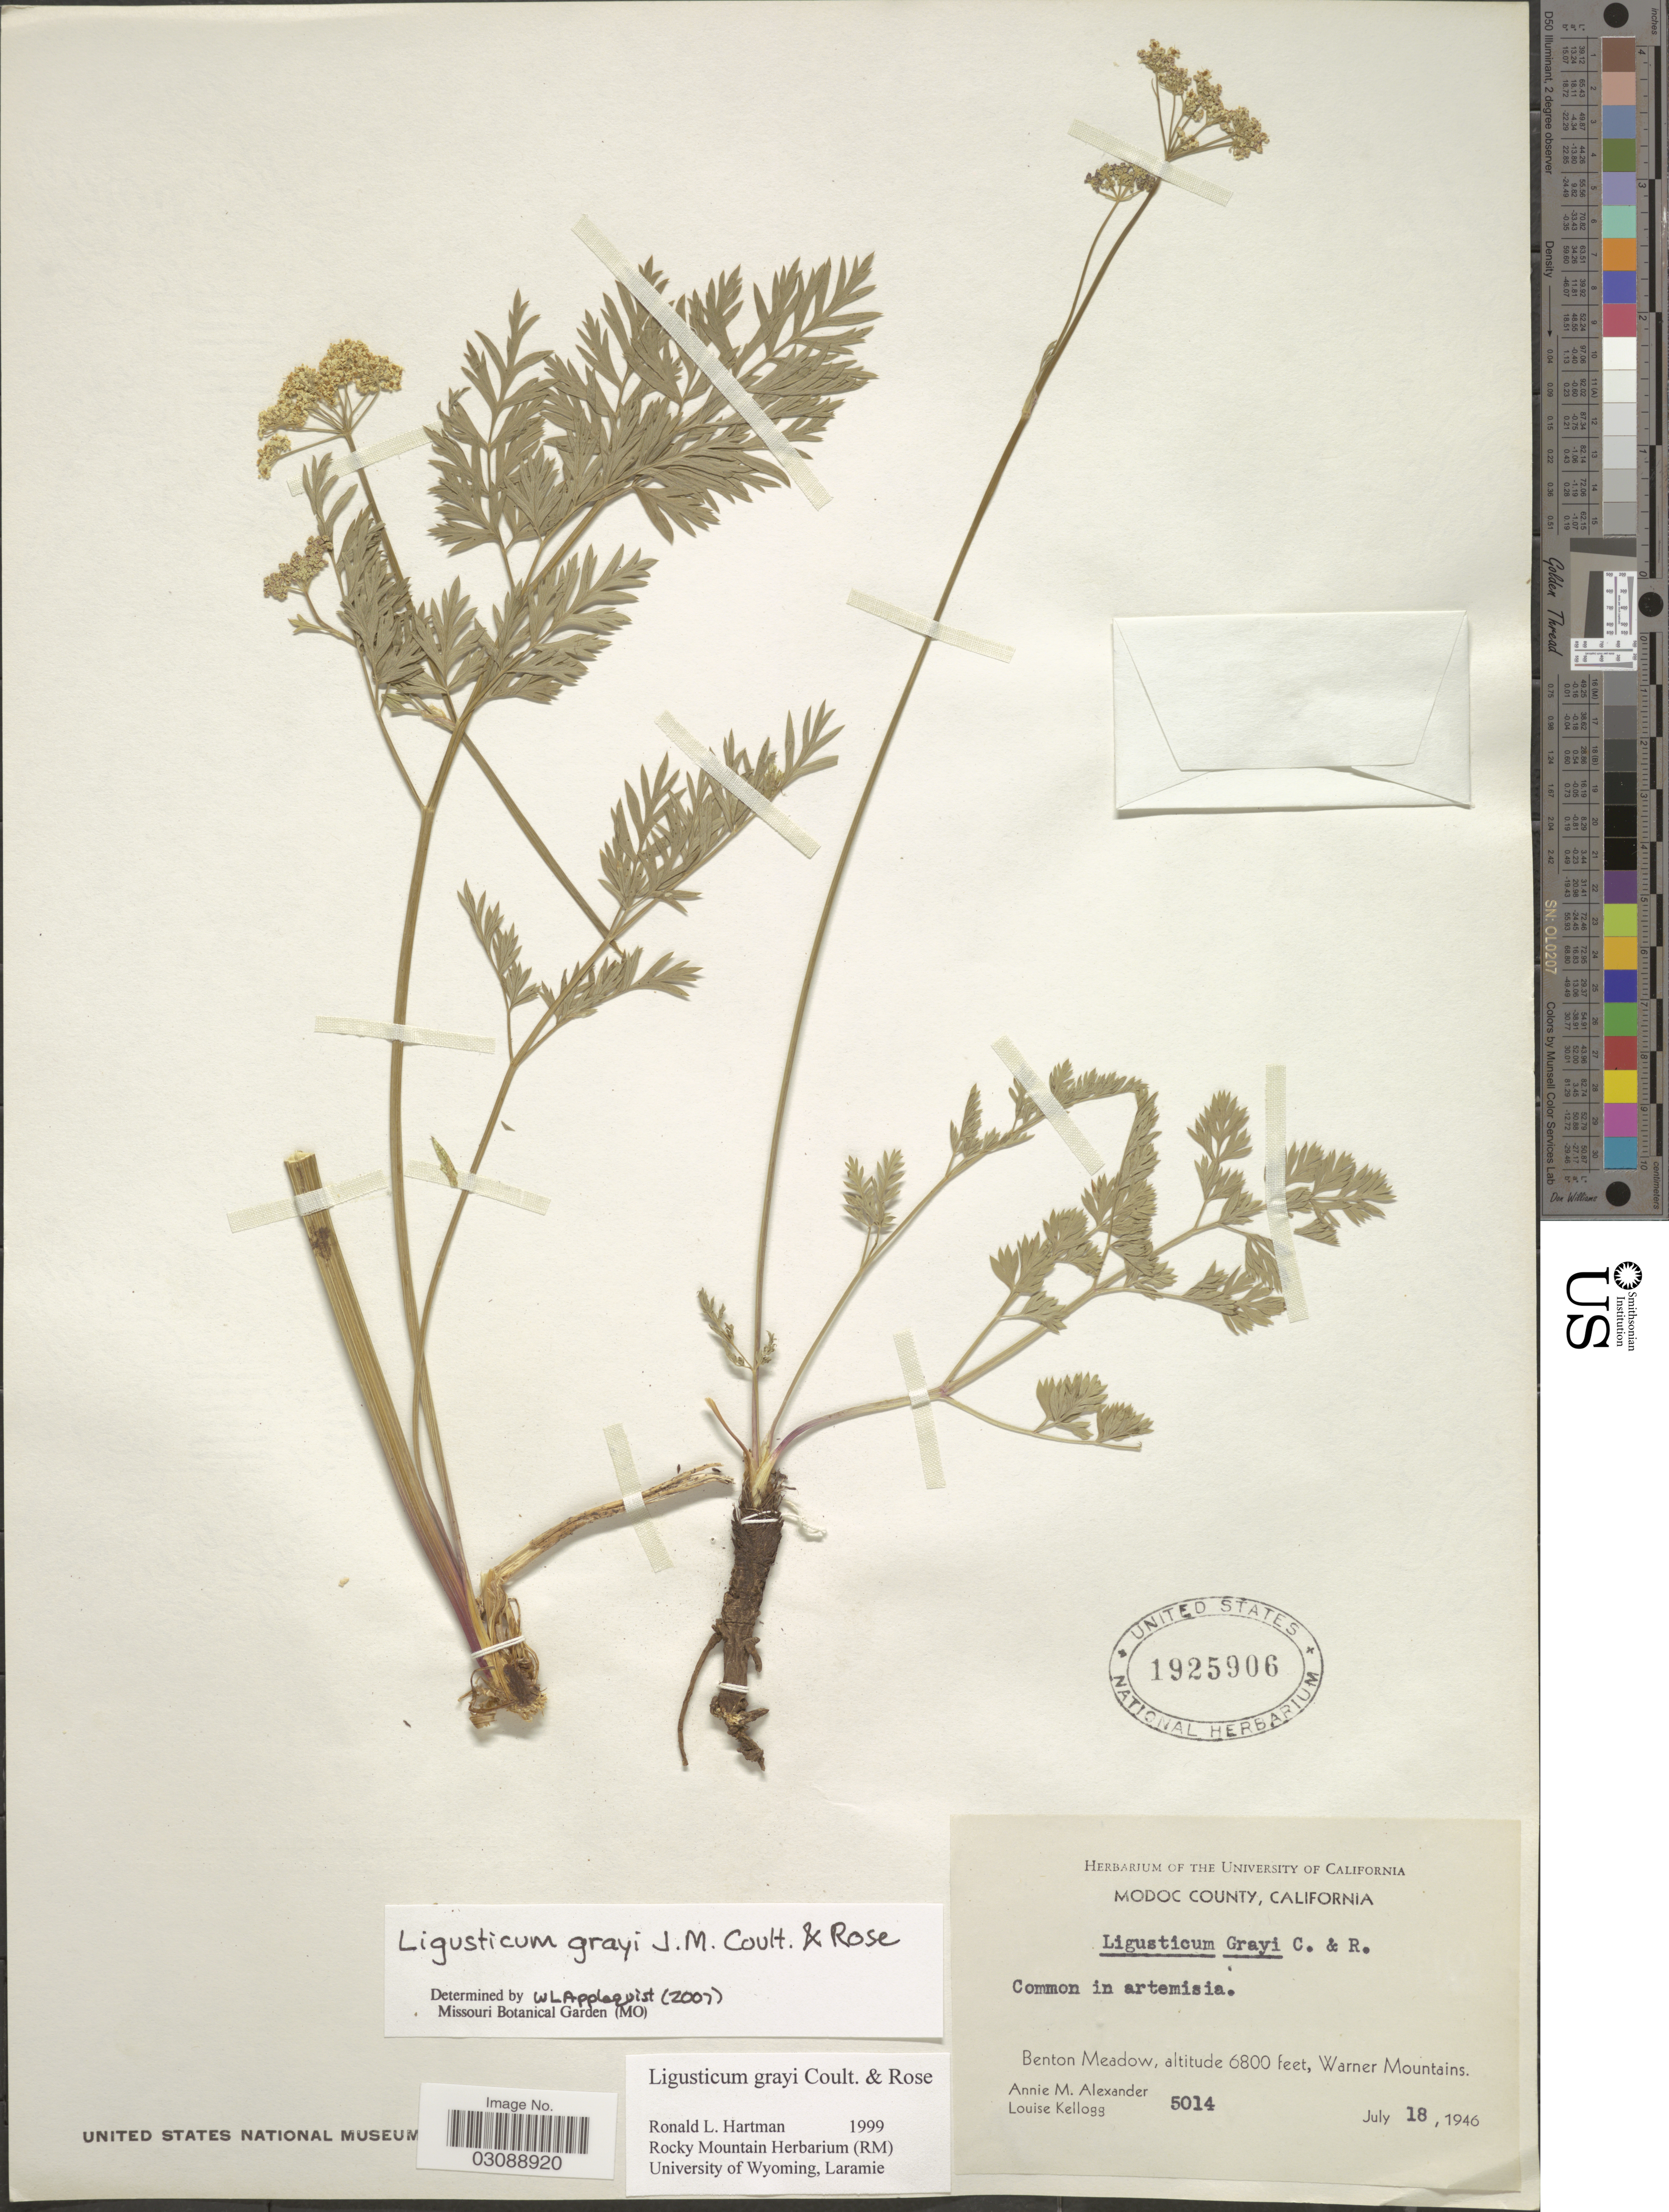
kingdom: Plantae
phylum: Tracheophyta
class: Magnoliopsida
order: Apiales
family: Apiaceae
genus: Ligusticum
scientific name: Ligusticum grayi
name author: J.M. Coult. & Rose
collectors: A. M. Alexander & L. Kellog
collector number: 5014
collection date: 1946-07-18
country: United States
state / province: California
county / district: Modoc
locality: Modoc County. Benton Meadow, Warner Mountains.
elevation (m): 2073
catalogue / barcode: US 1925906